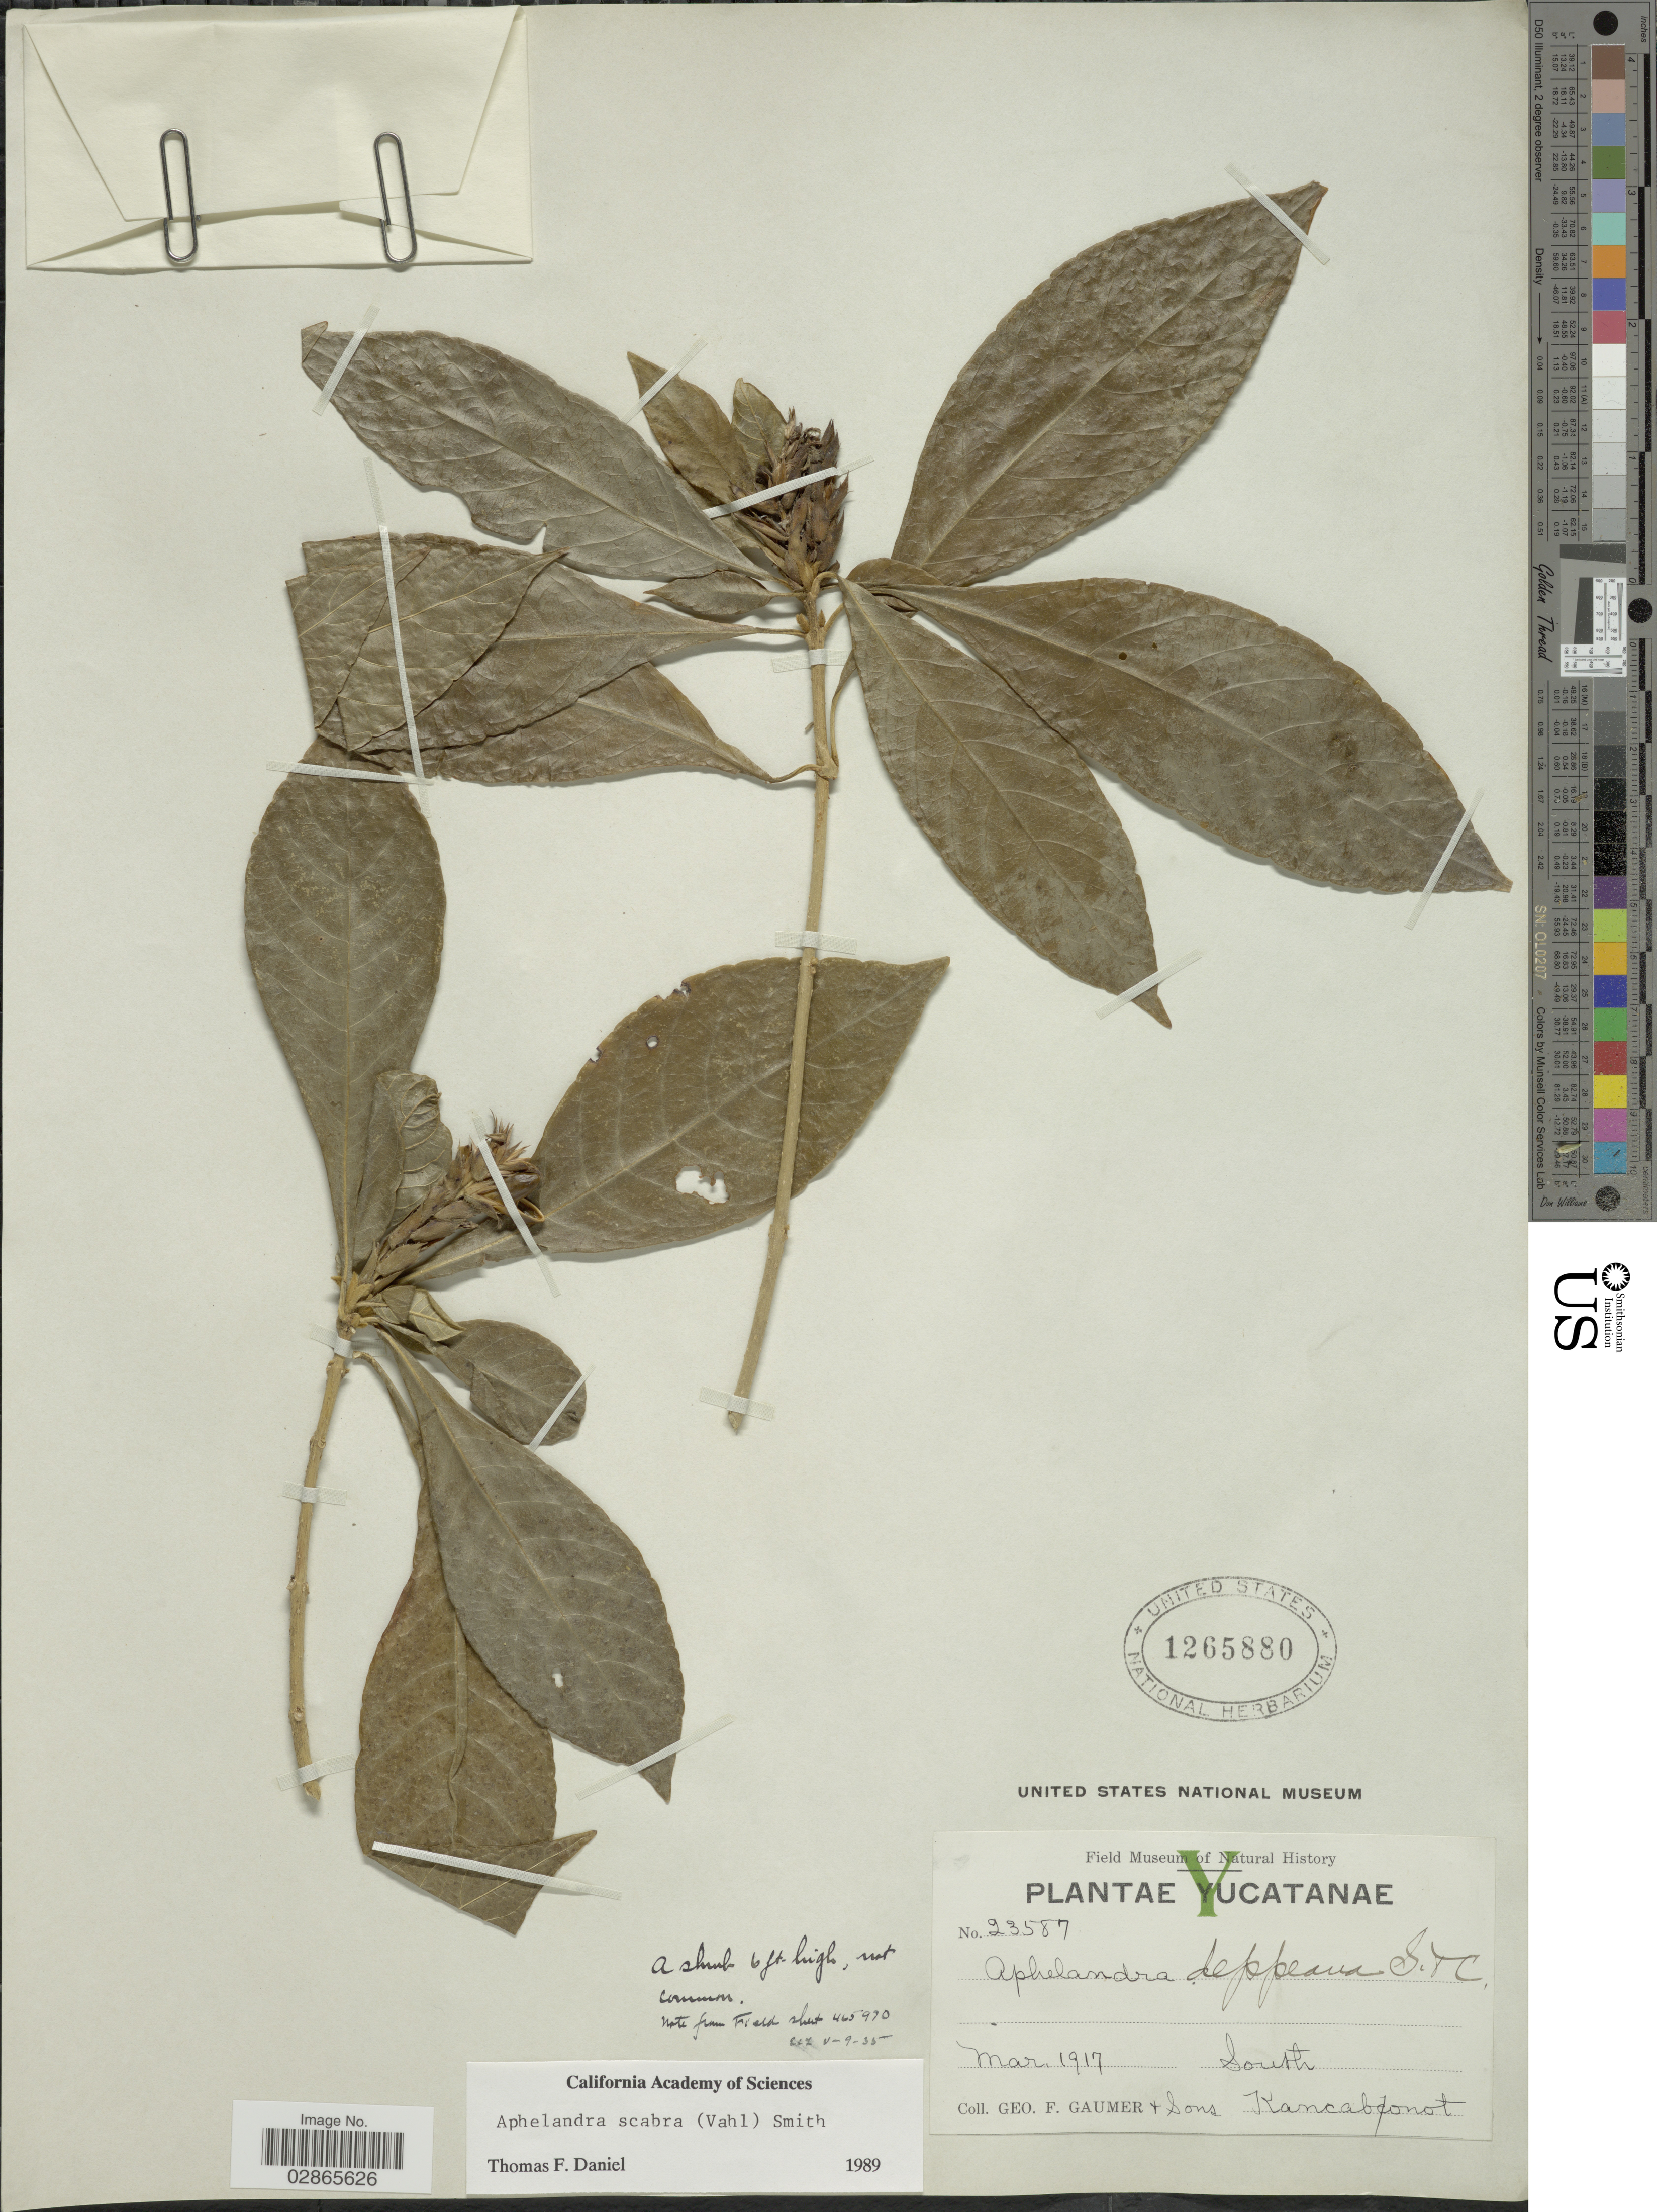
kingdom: Plantae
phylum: Tracheophyta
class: Magnoliopsida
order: Lamiales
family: Acanthaceae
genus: Aphelandra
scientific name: Aphelandra deppeana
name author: Schltdl. & Cham.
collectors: G. F. Gaumer & et al.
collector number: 23587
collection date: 1917-03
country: Mexico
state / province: Yucatán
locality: South Kancabonot.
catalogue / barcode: US 1265880